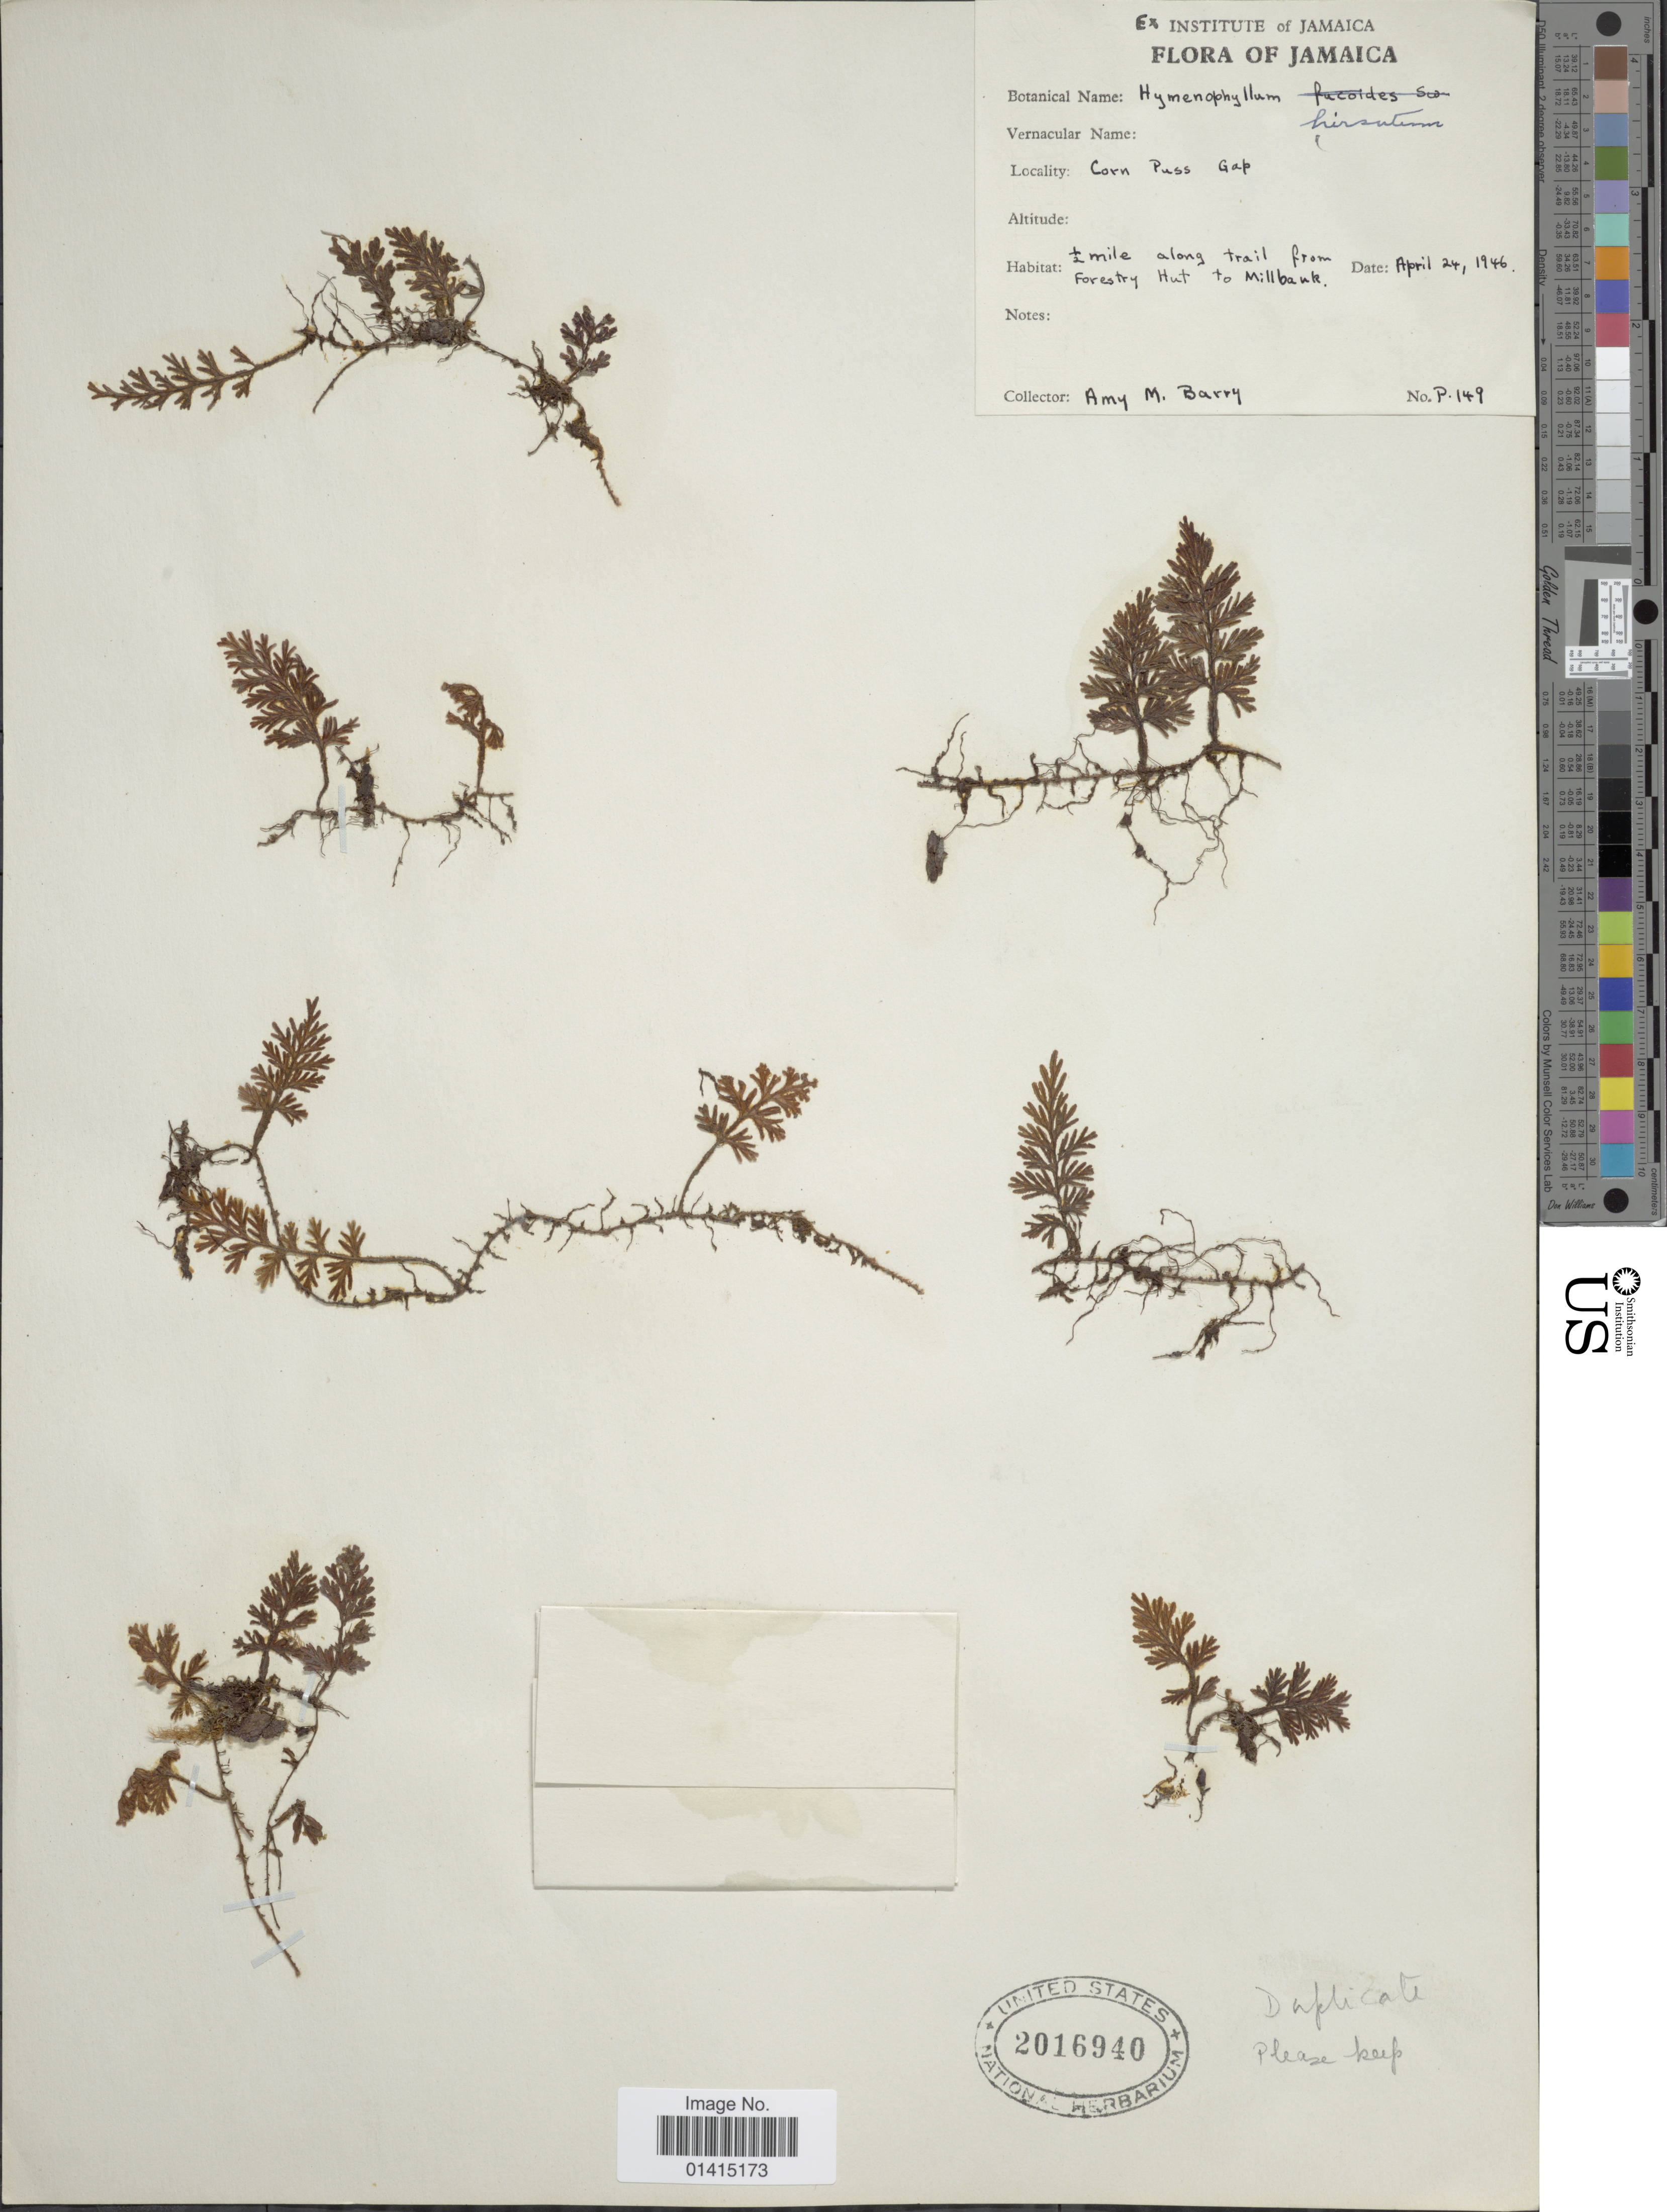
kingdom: Plantae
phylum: Tracheophyta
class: Polypodiopsida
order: Hymenophyllales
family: Hymenophyllaceae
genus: Hymenophyllum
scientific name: Hymenophyllum hirsutum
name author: (L.) Sw.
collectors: A. Barry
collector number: P149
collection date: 1946-04-24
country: Jamaica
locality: Jamaica, Corn Puss Gap, 1/2 mile along trail from forestry hut to millbank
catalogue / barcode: US 2016940